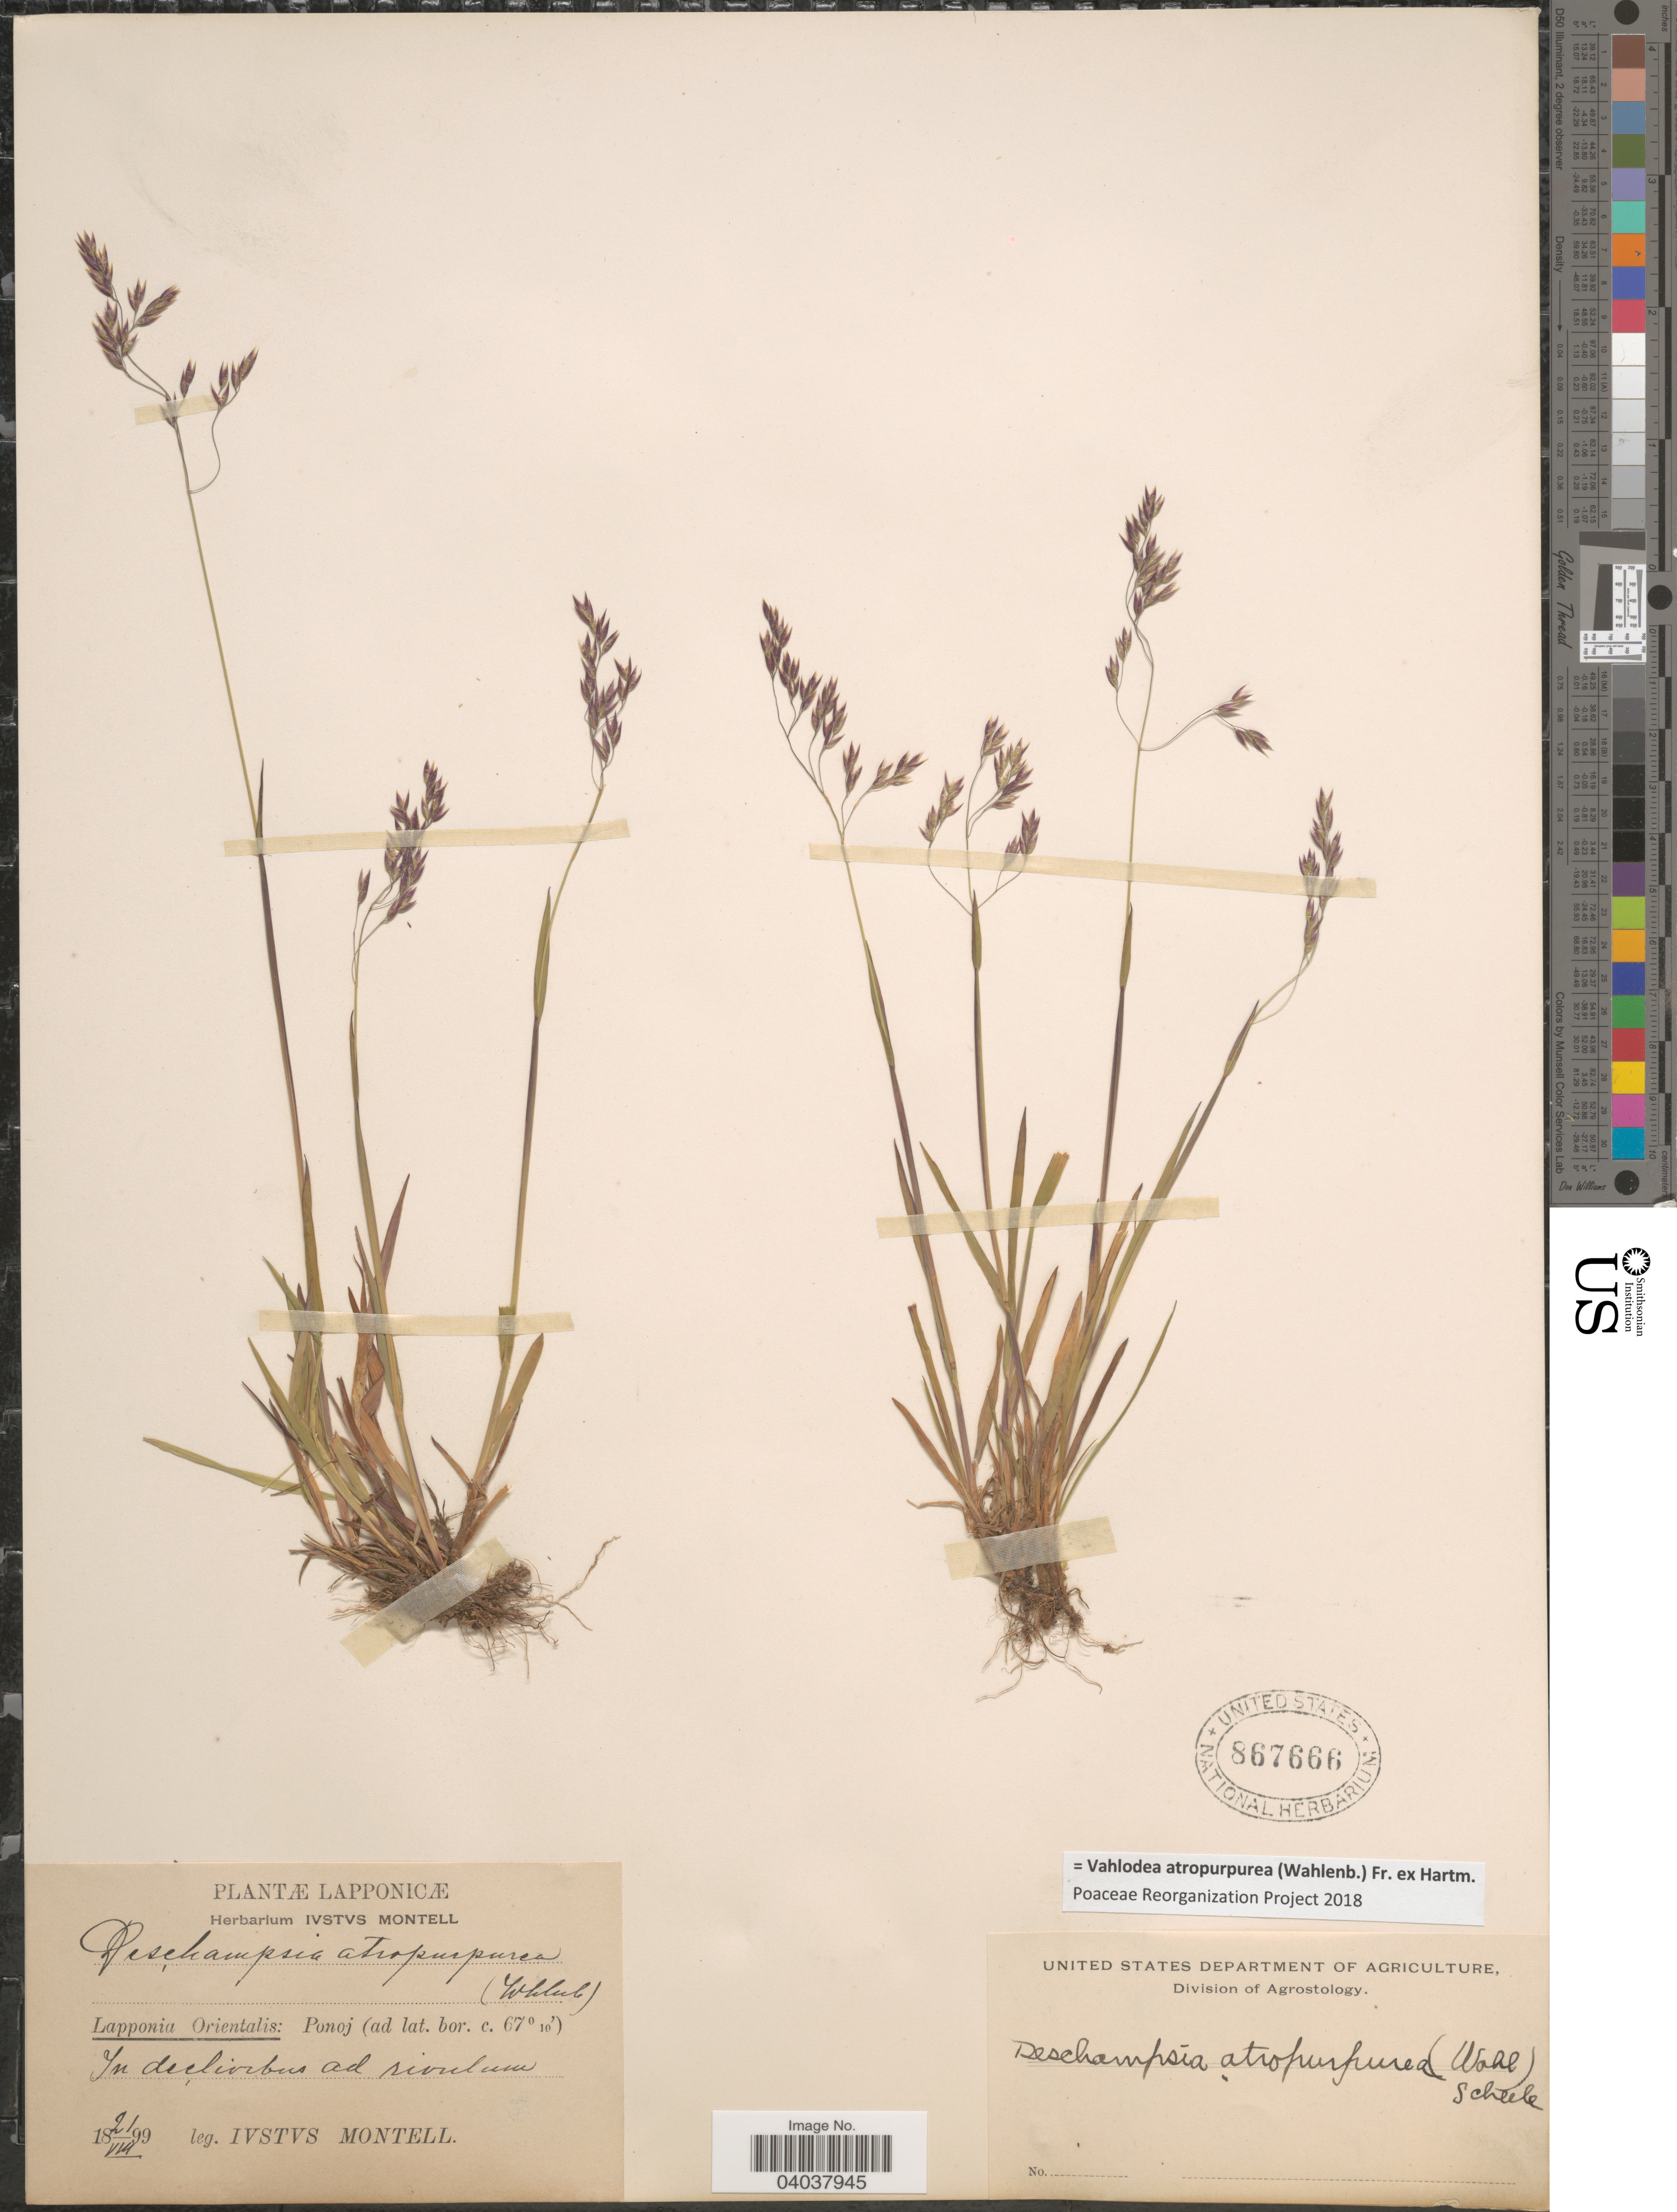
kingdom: Plantae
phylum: Tracheophyta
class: Liliopsida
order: Poales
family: Poaceae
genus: Vahlodea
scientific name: Vahlodea atropurpurea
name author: (Wahlenb.) Fr. ex Hartm.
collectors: I. Montell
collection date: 1899-08-21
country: Russian Federation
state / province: Murmansk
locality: Lapponicæ. Lapponia Orientalis: Ponoj.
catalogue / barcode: US 867666